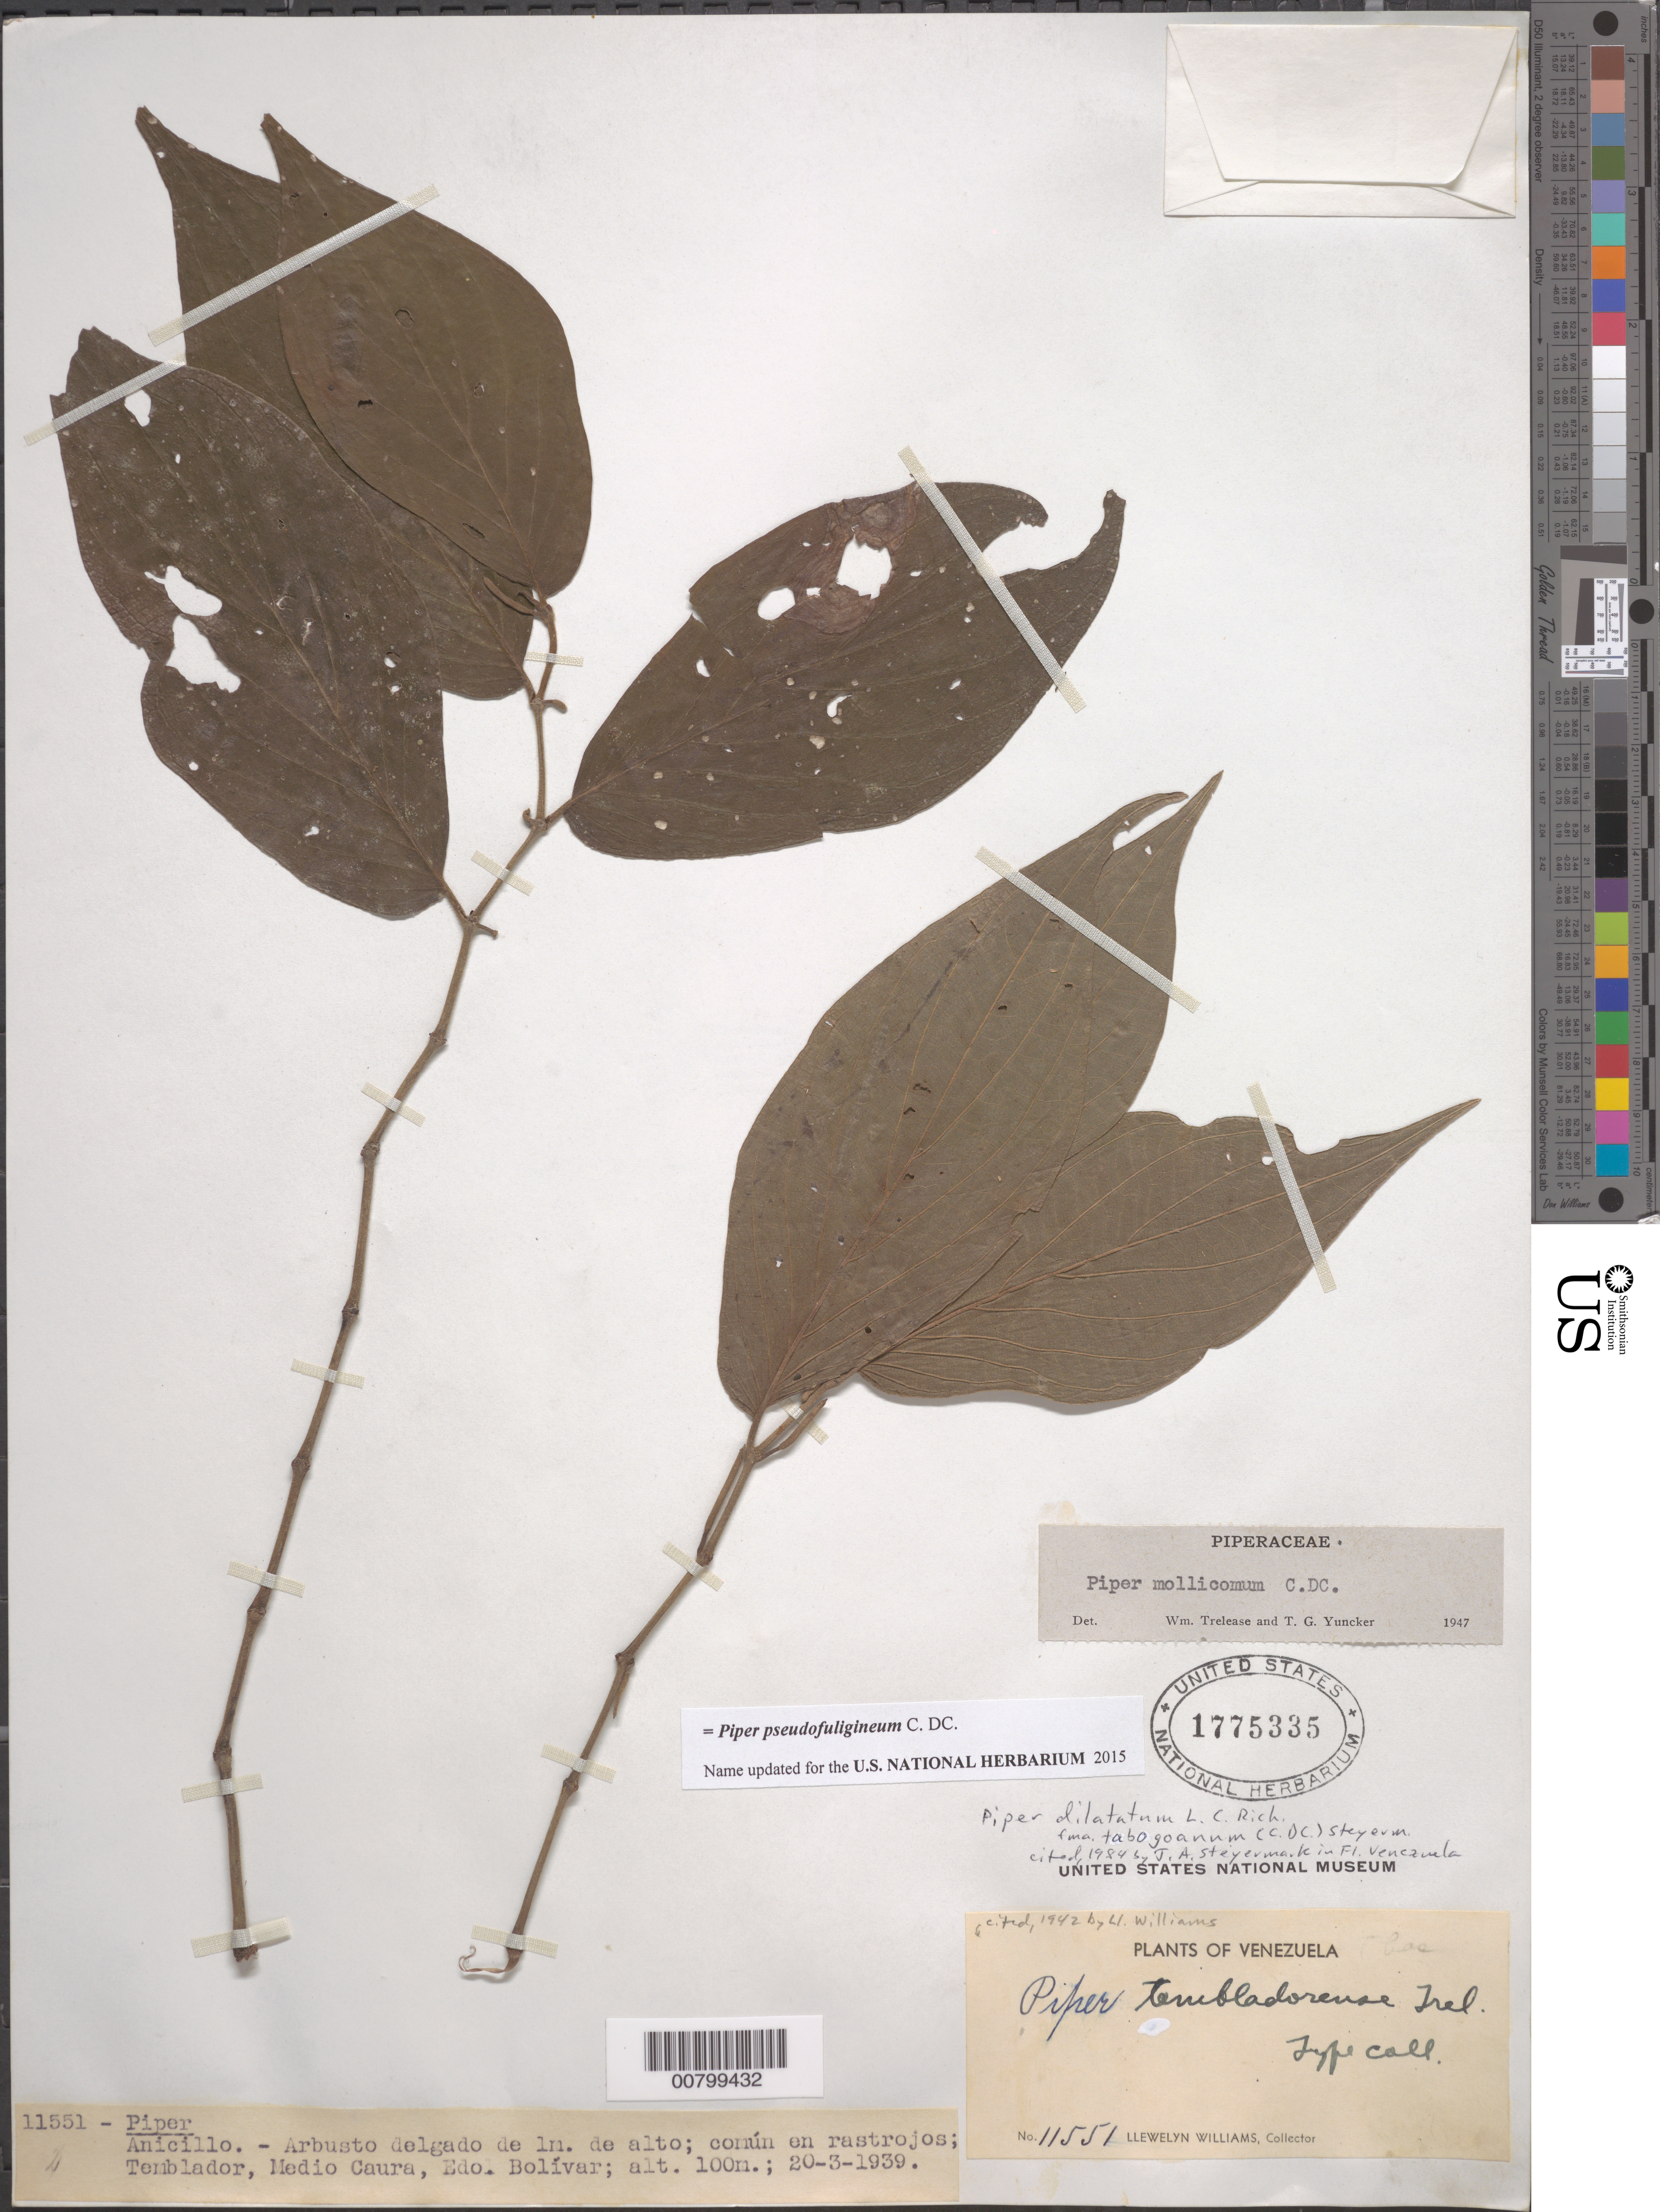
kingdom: Plantae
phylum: Tracheophyta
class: Magnoliopsida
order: Piperales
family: Piperaceae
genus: Piper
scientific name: Piper dilatatum f. taboganum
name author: (C. DC.) Steyerm.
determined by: Steyermark, Julian A., (VEN)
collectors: Ll. Williams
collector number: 11551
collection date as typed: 20-Mar-39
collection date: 1939-03-20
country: Venezuela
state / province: Bolívar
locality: Temblador, Medio Caura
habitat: Rastrojos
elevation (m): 100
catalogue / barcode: US 1775335